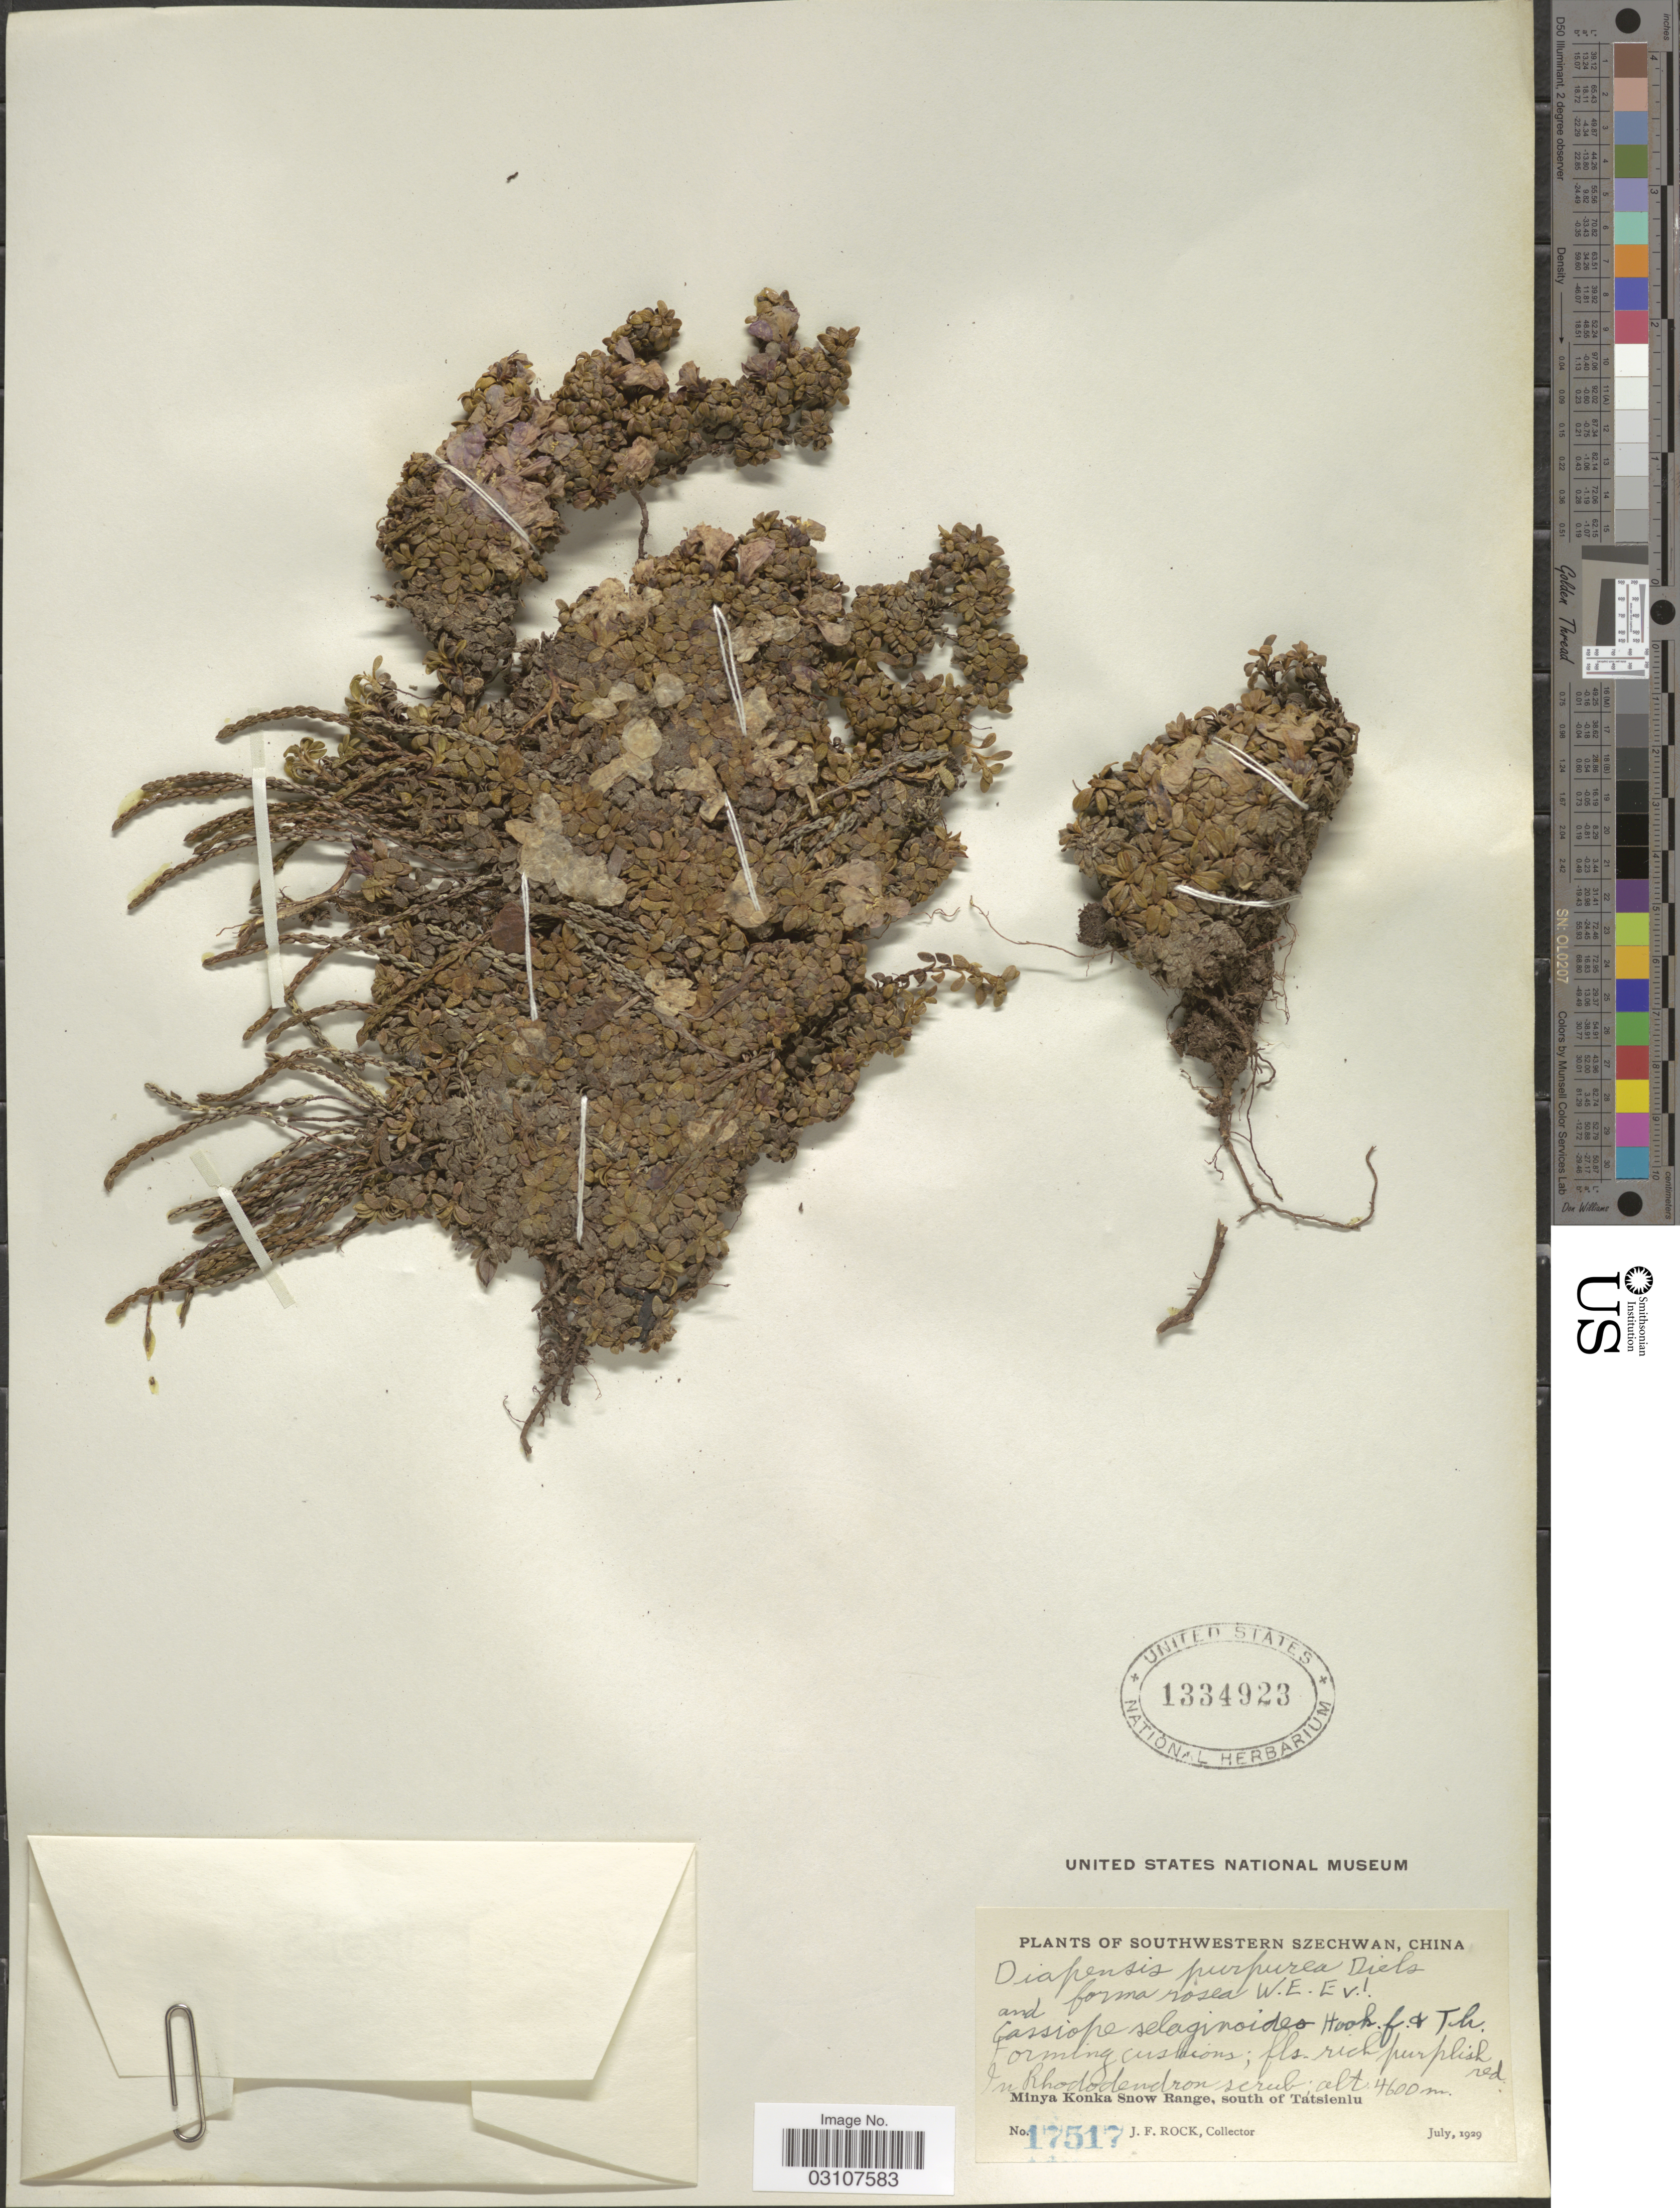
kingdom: Plantae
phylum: Tracheophyta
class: Magnoliopsida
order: Ericales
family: Diapensiaceae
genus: Diapensia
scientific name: Diapensia purpurea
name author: Diels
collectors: J. Rock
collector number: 17517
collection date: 1929-07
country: China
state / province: Sichuan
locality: Southwestern Szechwan. Minya Konka Snow Range, south of Tatsienlu.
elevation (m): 4600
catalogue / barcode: US 1334923